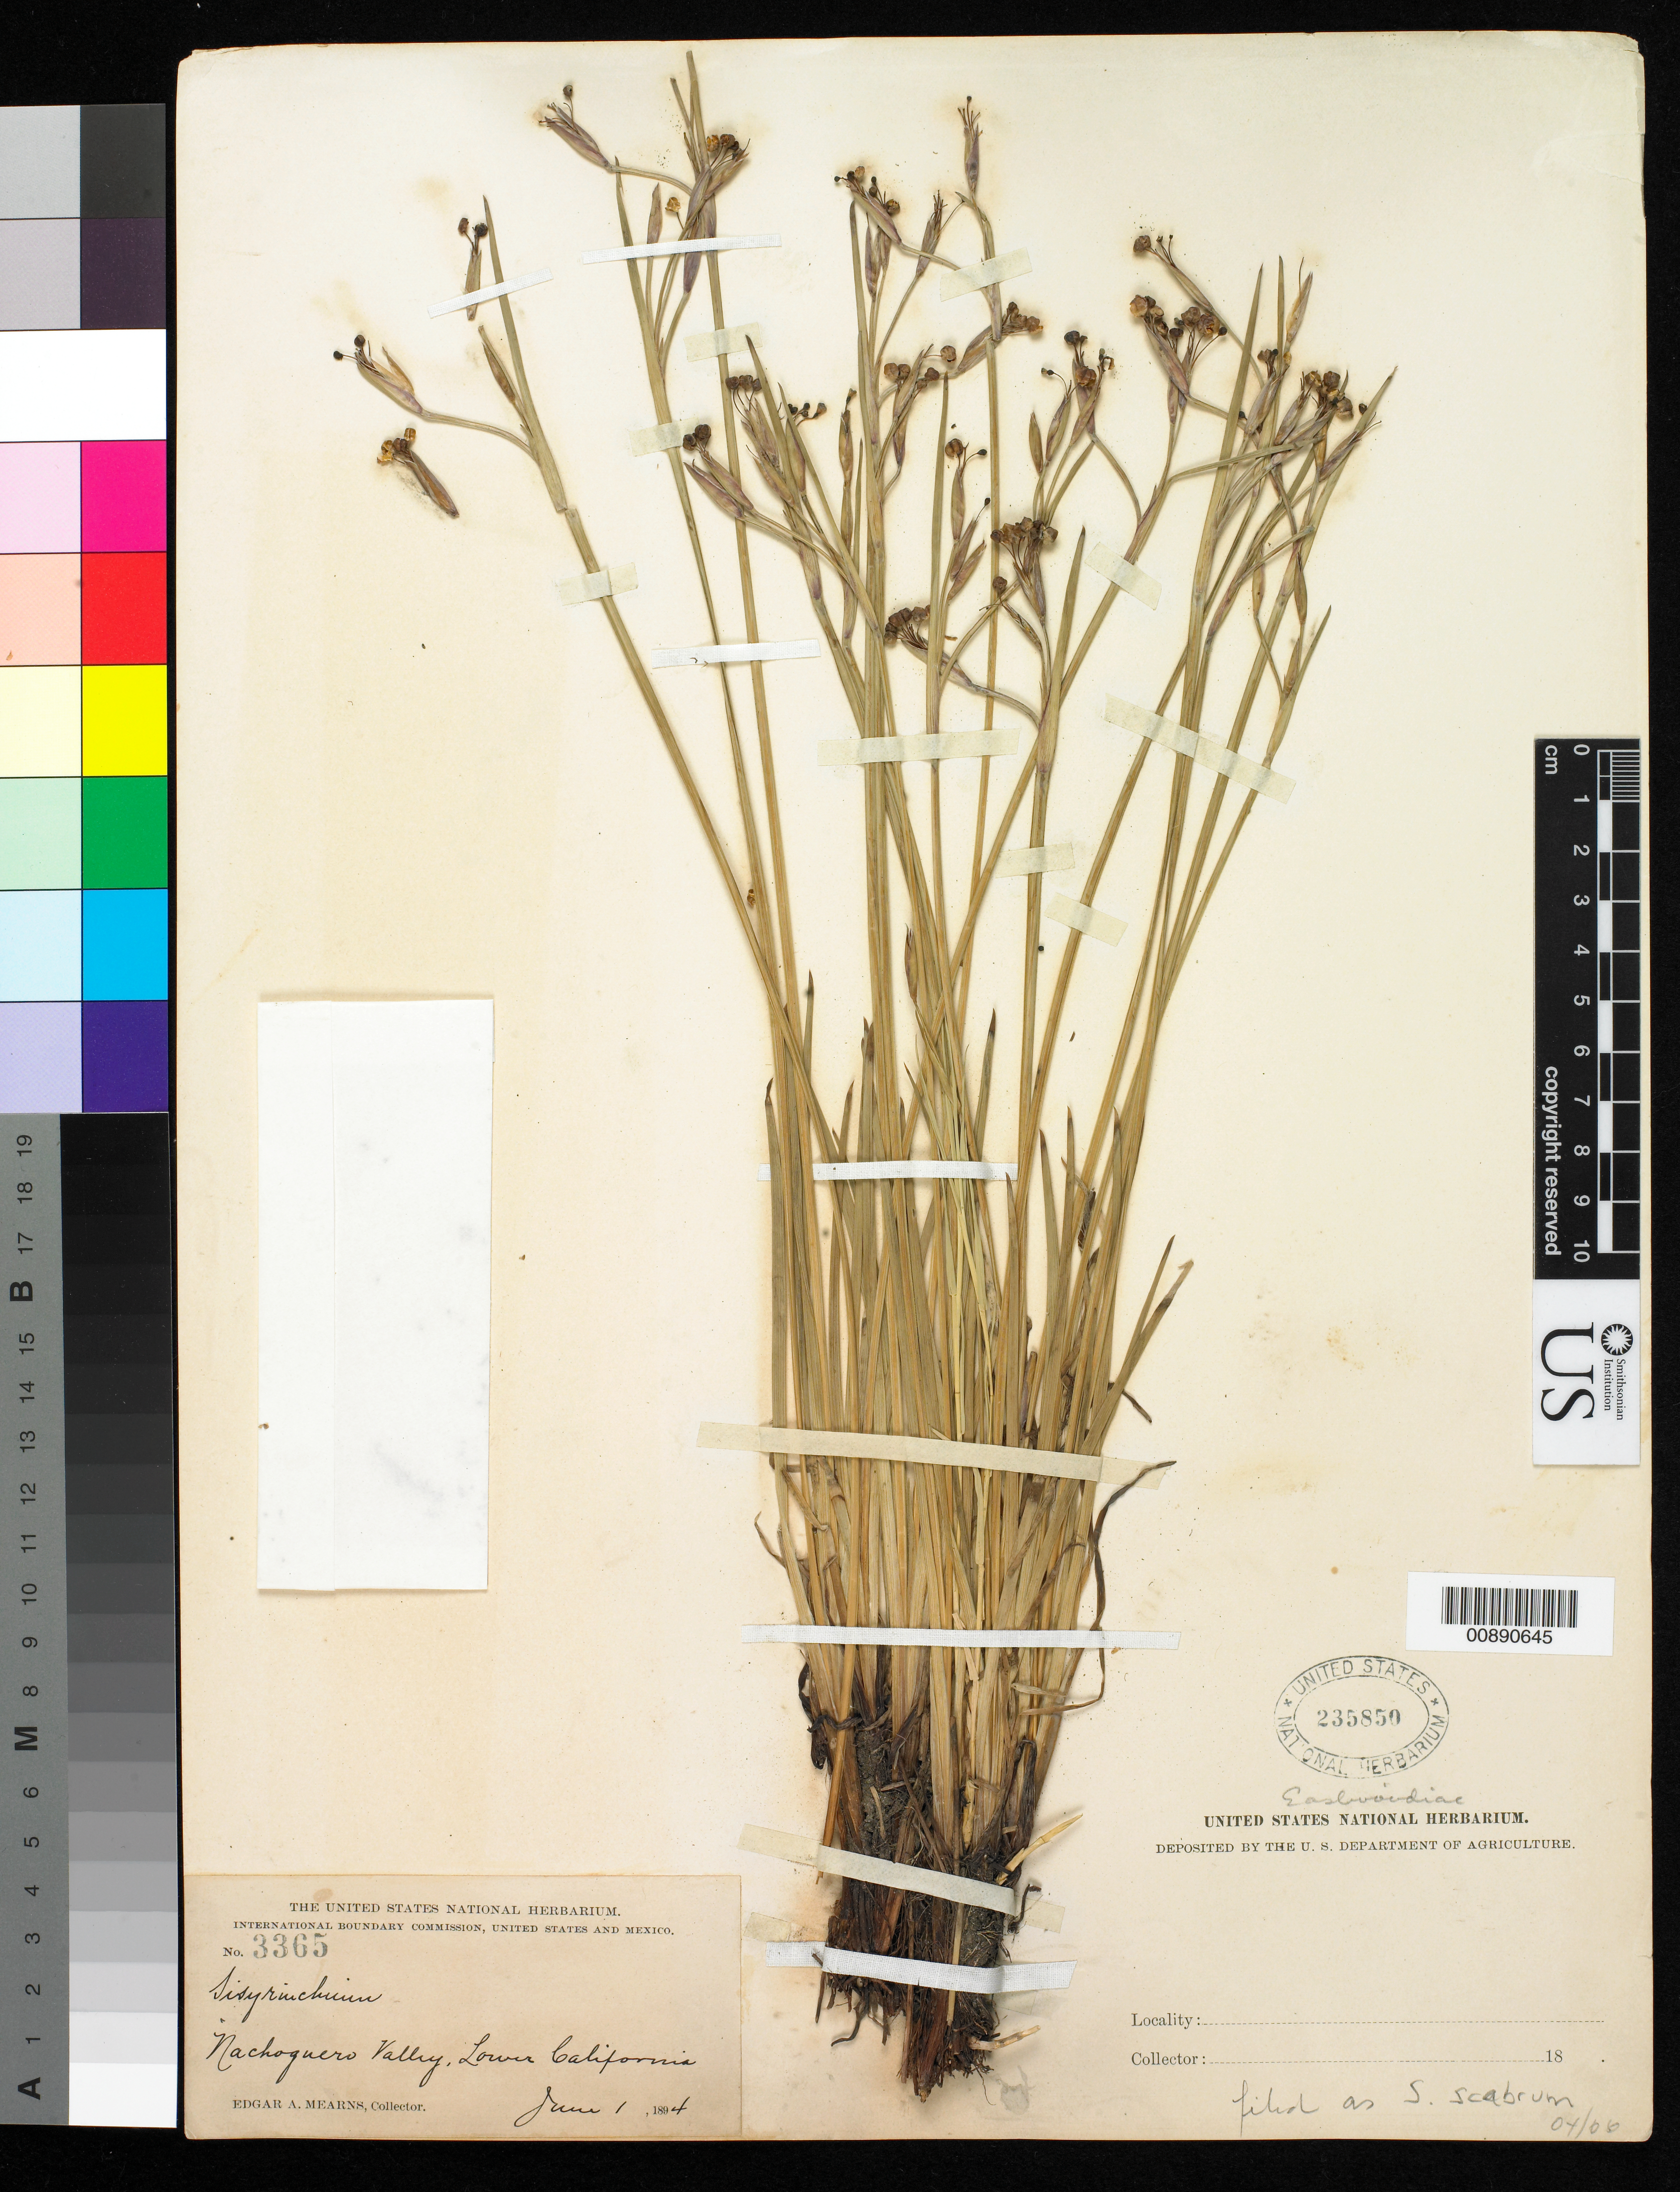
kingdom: Plantae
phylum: Tracheophyta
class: Liliopsida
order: Asparagales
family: Iridaceae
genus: Sisyrinchium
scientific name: Sisyrinchium scabrum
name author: Schltdl. & Cham.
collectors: E. A. Mearns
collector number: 3365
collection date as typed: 01 Jun 1894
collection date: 1894-06-01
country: Mexico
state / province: Baja California Norte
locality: Nachoguero Valley, Baja California.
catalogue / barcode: US 235850